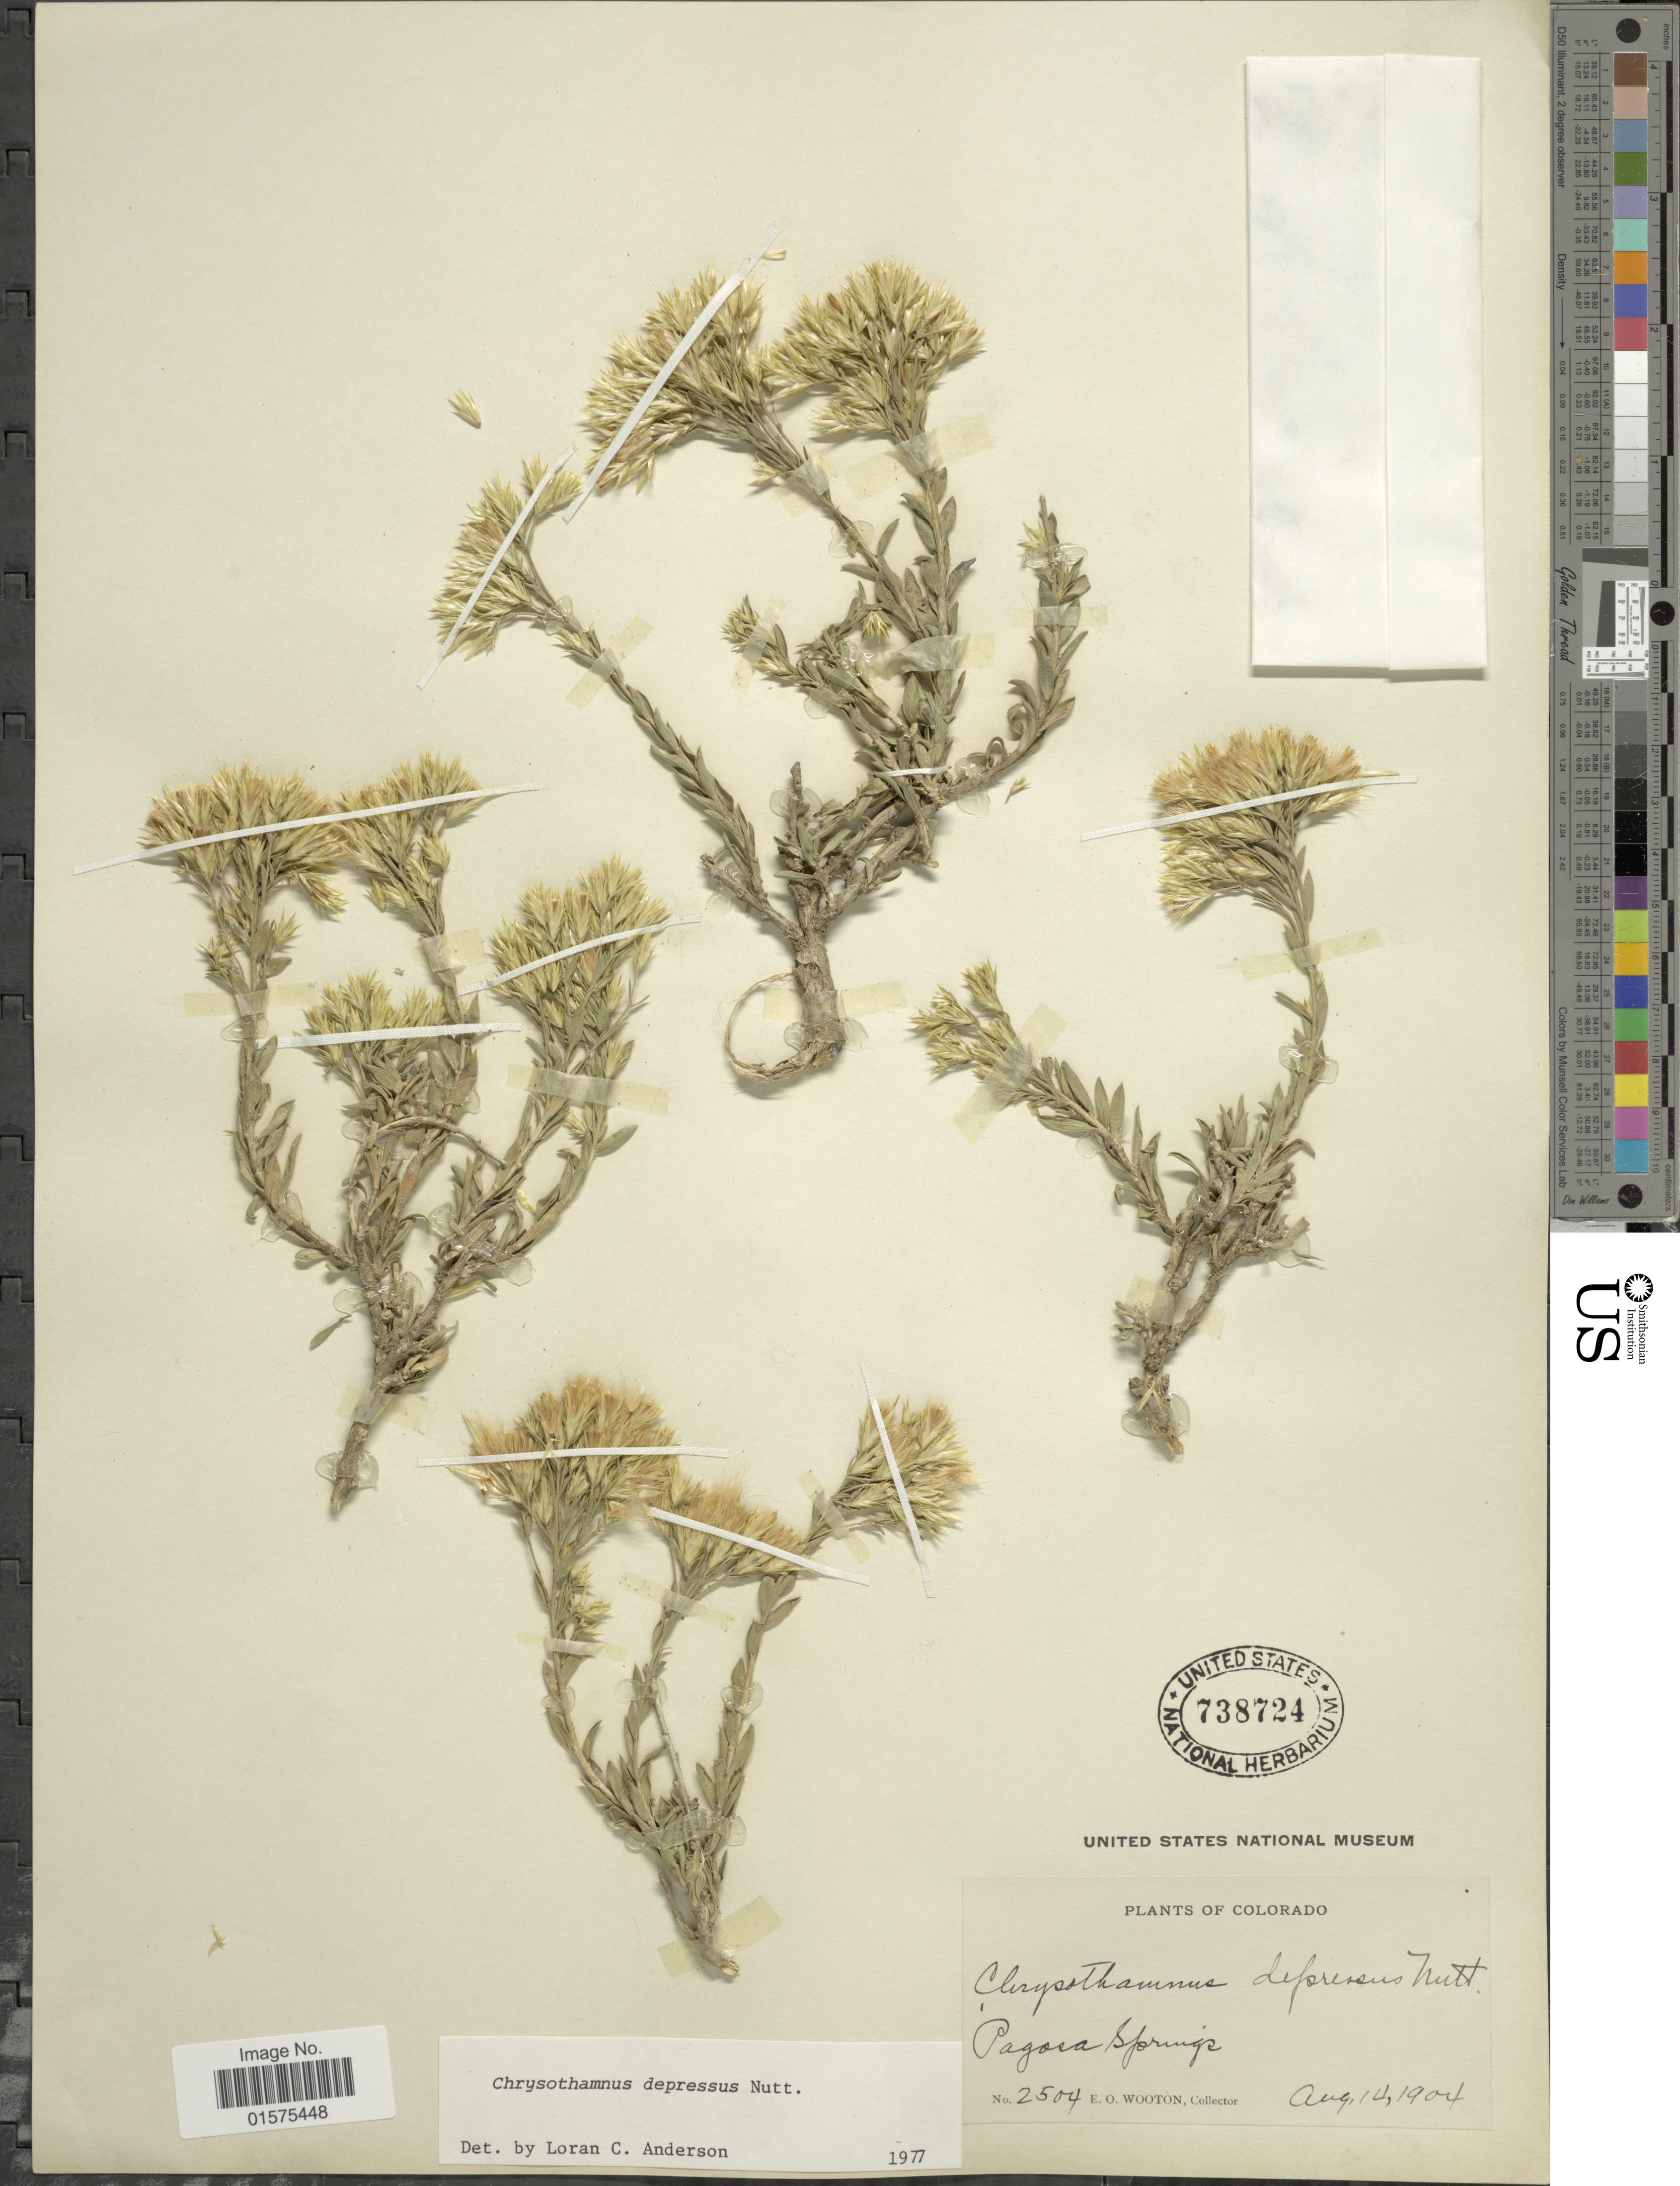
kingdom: Plantae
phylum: Tracheophyta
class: Magnoliopsida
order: Asterales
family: Asteraceae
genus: Chrysothamnus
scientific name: Chrysothamnus depressus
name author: Nutt.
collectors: E. O. Wooton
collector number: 2504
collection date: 1904-08-14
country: United States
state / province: Colorado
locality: Pagosa Springs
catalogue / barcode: US 738724